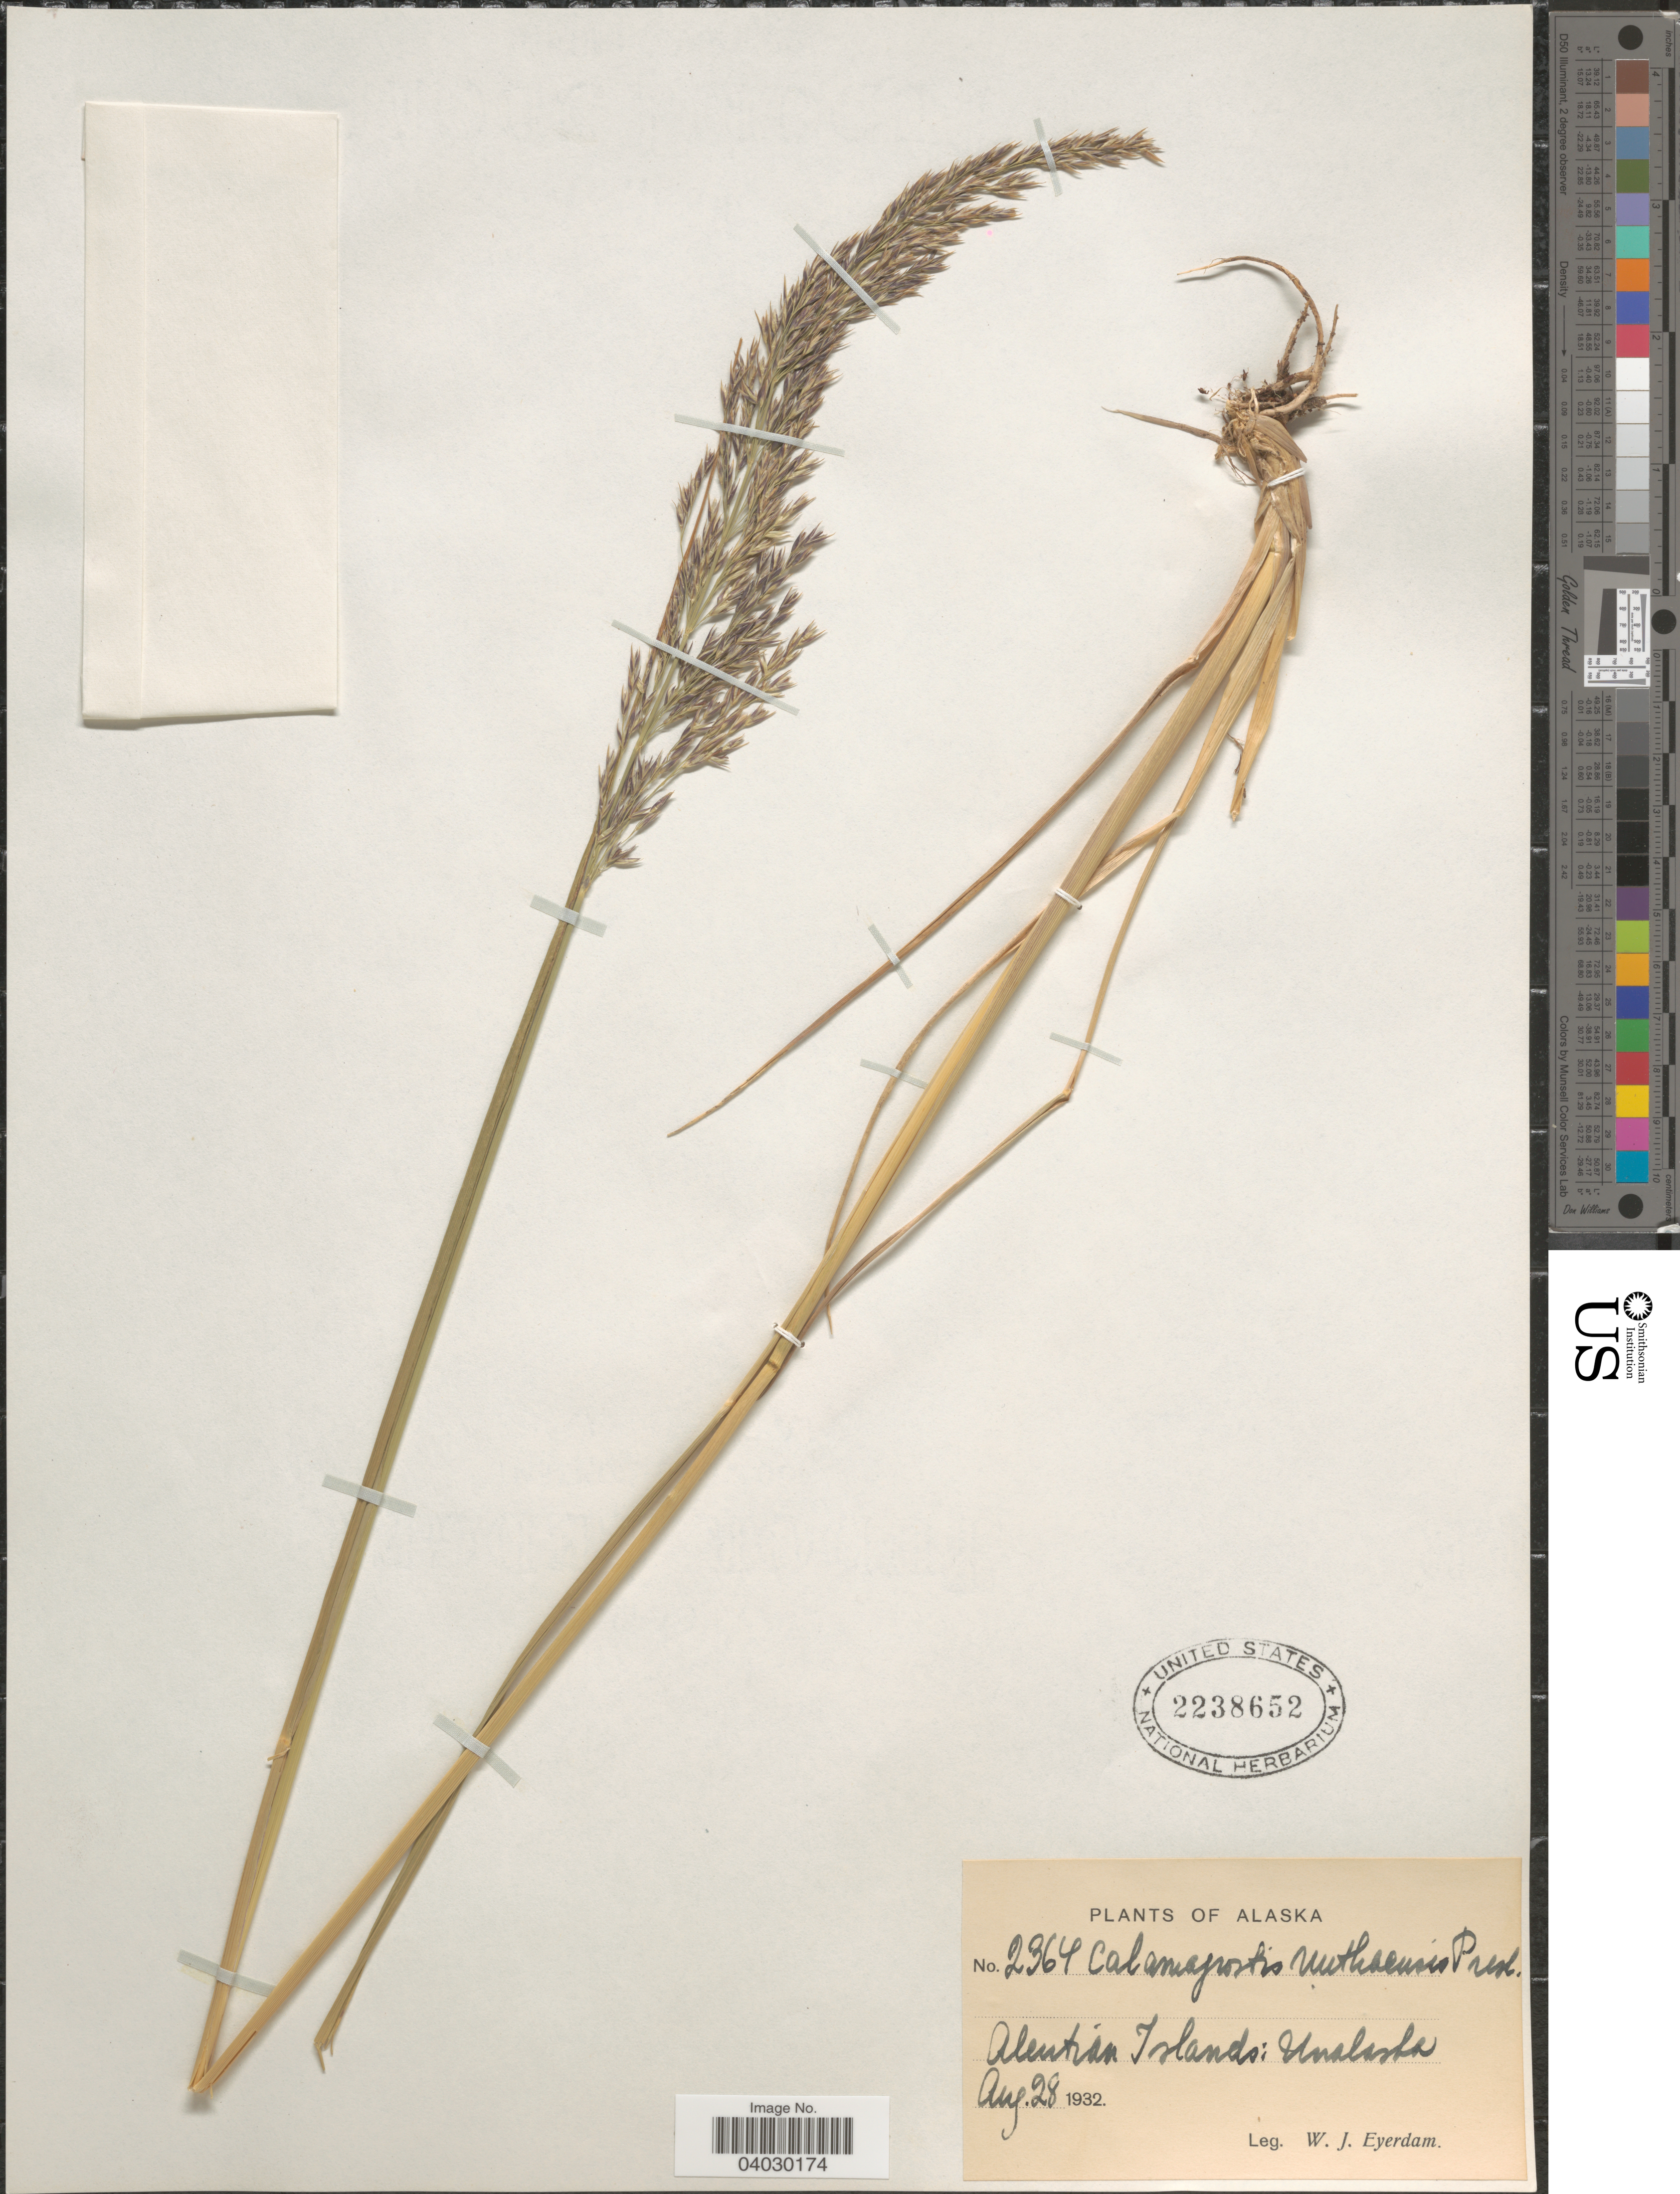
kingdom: Plantae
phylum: Tracheophyta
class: Liliopsida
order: Poales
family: Poaceae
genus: Calamagrostis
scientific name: Calamagrostis nutkaensis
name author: (J. Presl) Steud.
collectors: W. J. Eyerdam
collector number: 2364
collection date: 1932-08-28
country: United States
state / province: Alaska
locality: Aleutian Islands: Unalaska.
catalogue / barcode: US 2238652